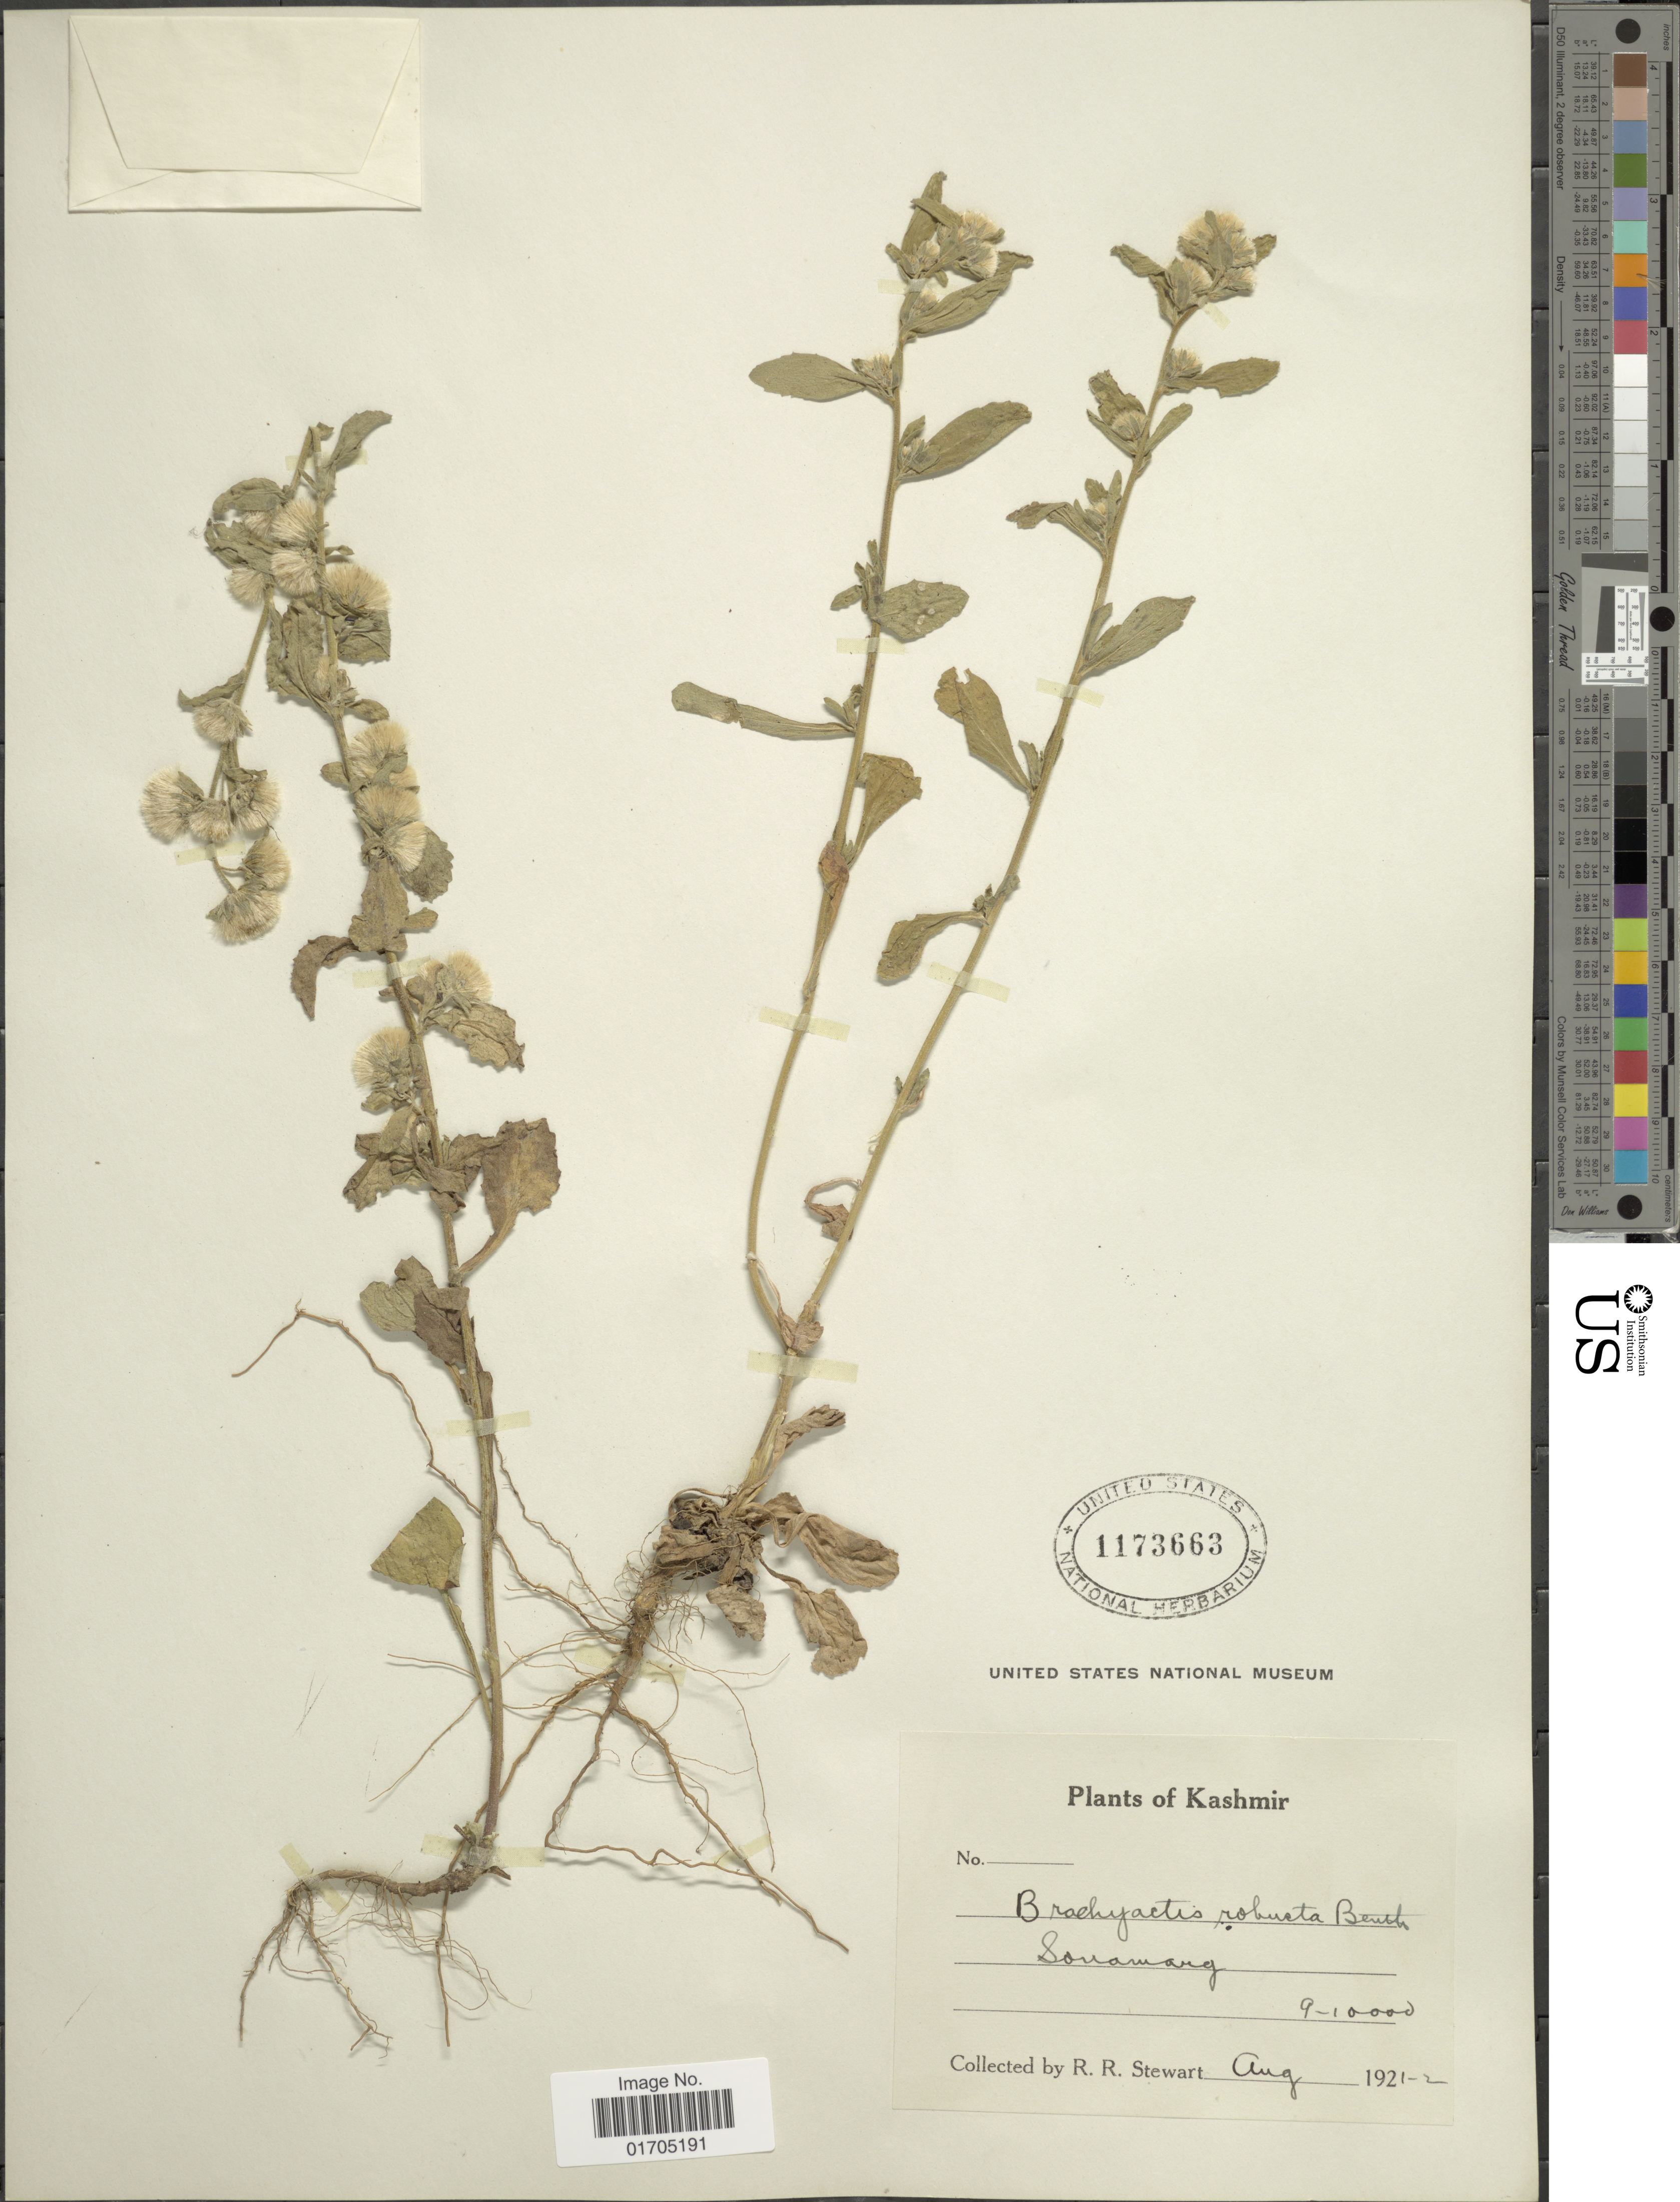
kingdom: Plantae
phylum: Tracheophyta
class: Magnoliopsida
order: Asterales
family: Asteraceae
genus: Brachyactis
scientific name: Brachyactis robusta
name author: Benth. in Hook.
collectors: R. R. Stewart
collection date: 1921-08/1922-08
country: India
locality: Kashmir, Sonamarg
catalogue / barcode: US 1173663